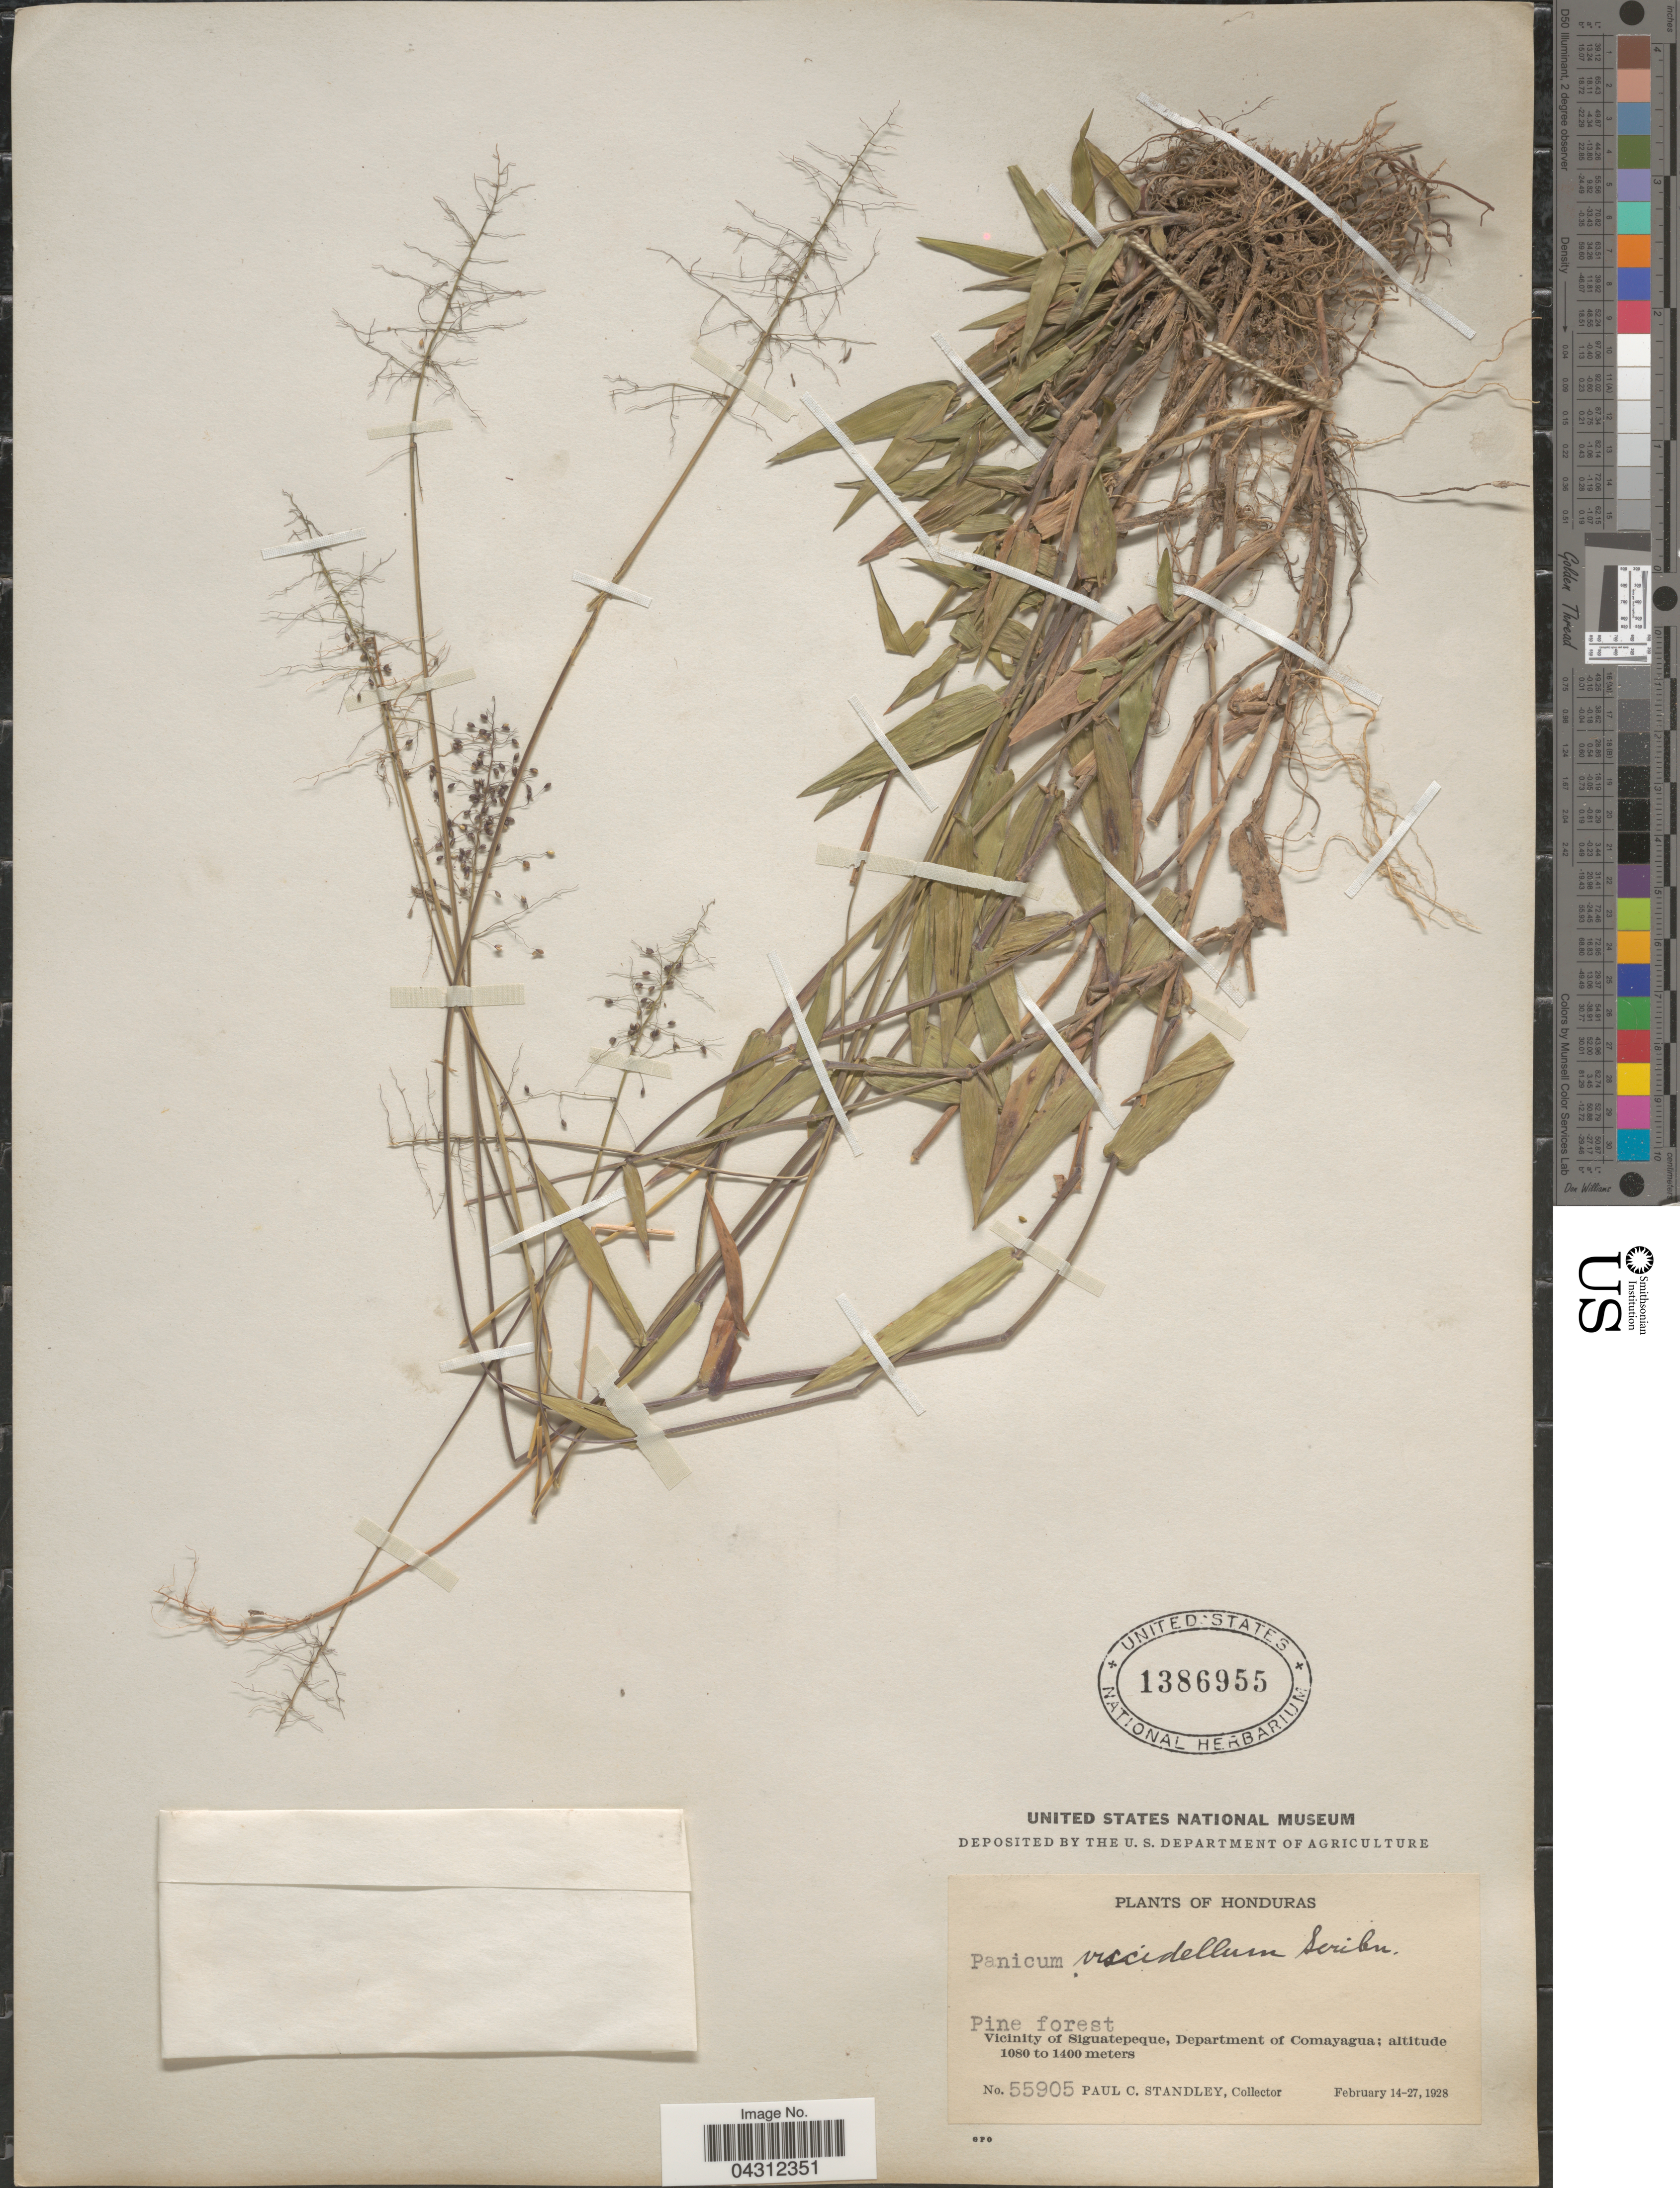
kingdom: Plantae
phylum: Tracheophyta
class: Liliopsida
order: Poales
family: Poaceae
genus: Dichanthelium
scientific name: Dichanthelium viscidellum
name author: (Scribn.) Gould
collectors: P. C. Standley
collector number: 55905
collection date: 1928-02-14/1928-02-27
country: Honduras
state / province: Comayagua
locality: Vicinity of Siguatepeque, Department of Comayagua.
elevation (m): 1080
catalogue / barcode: US 1386955